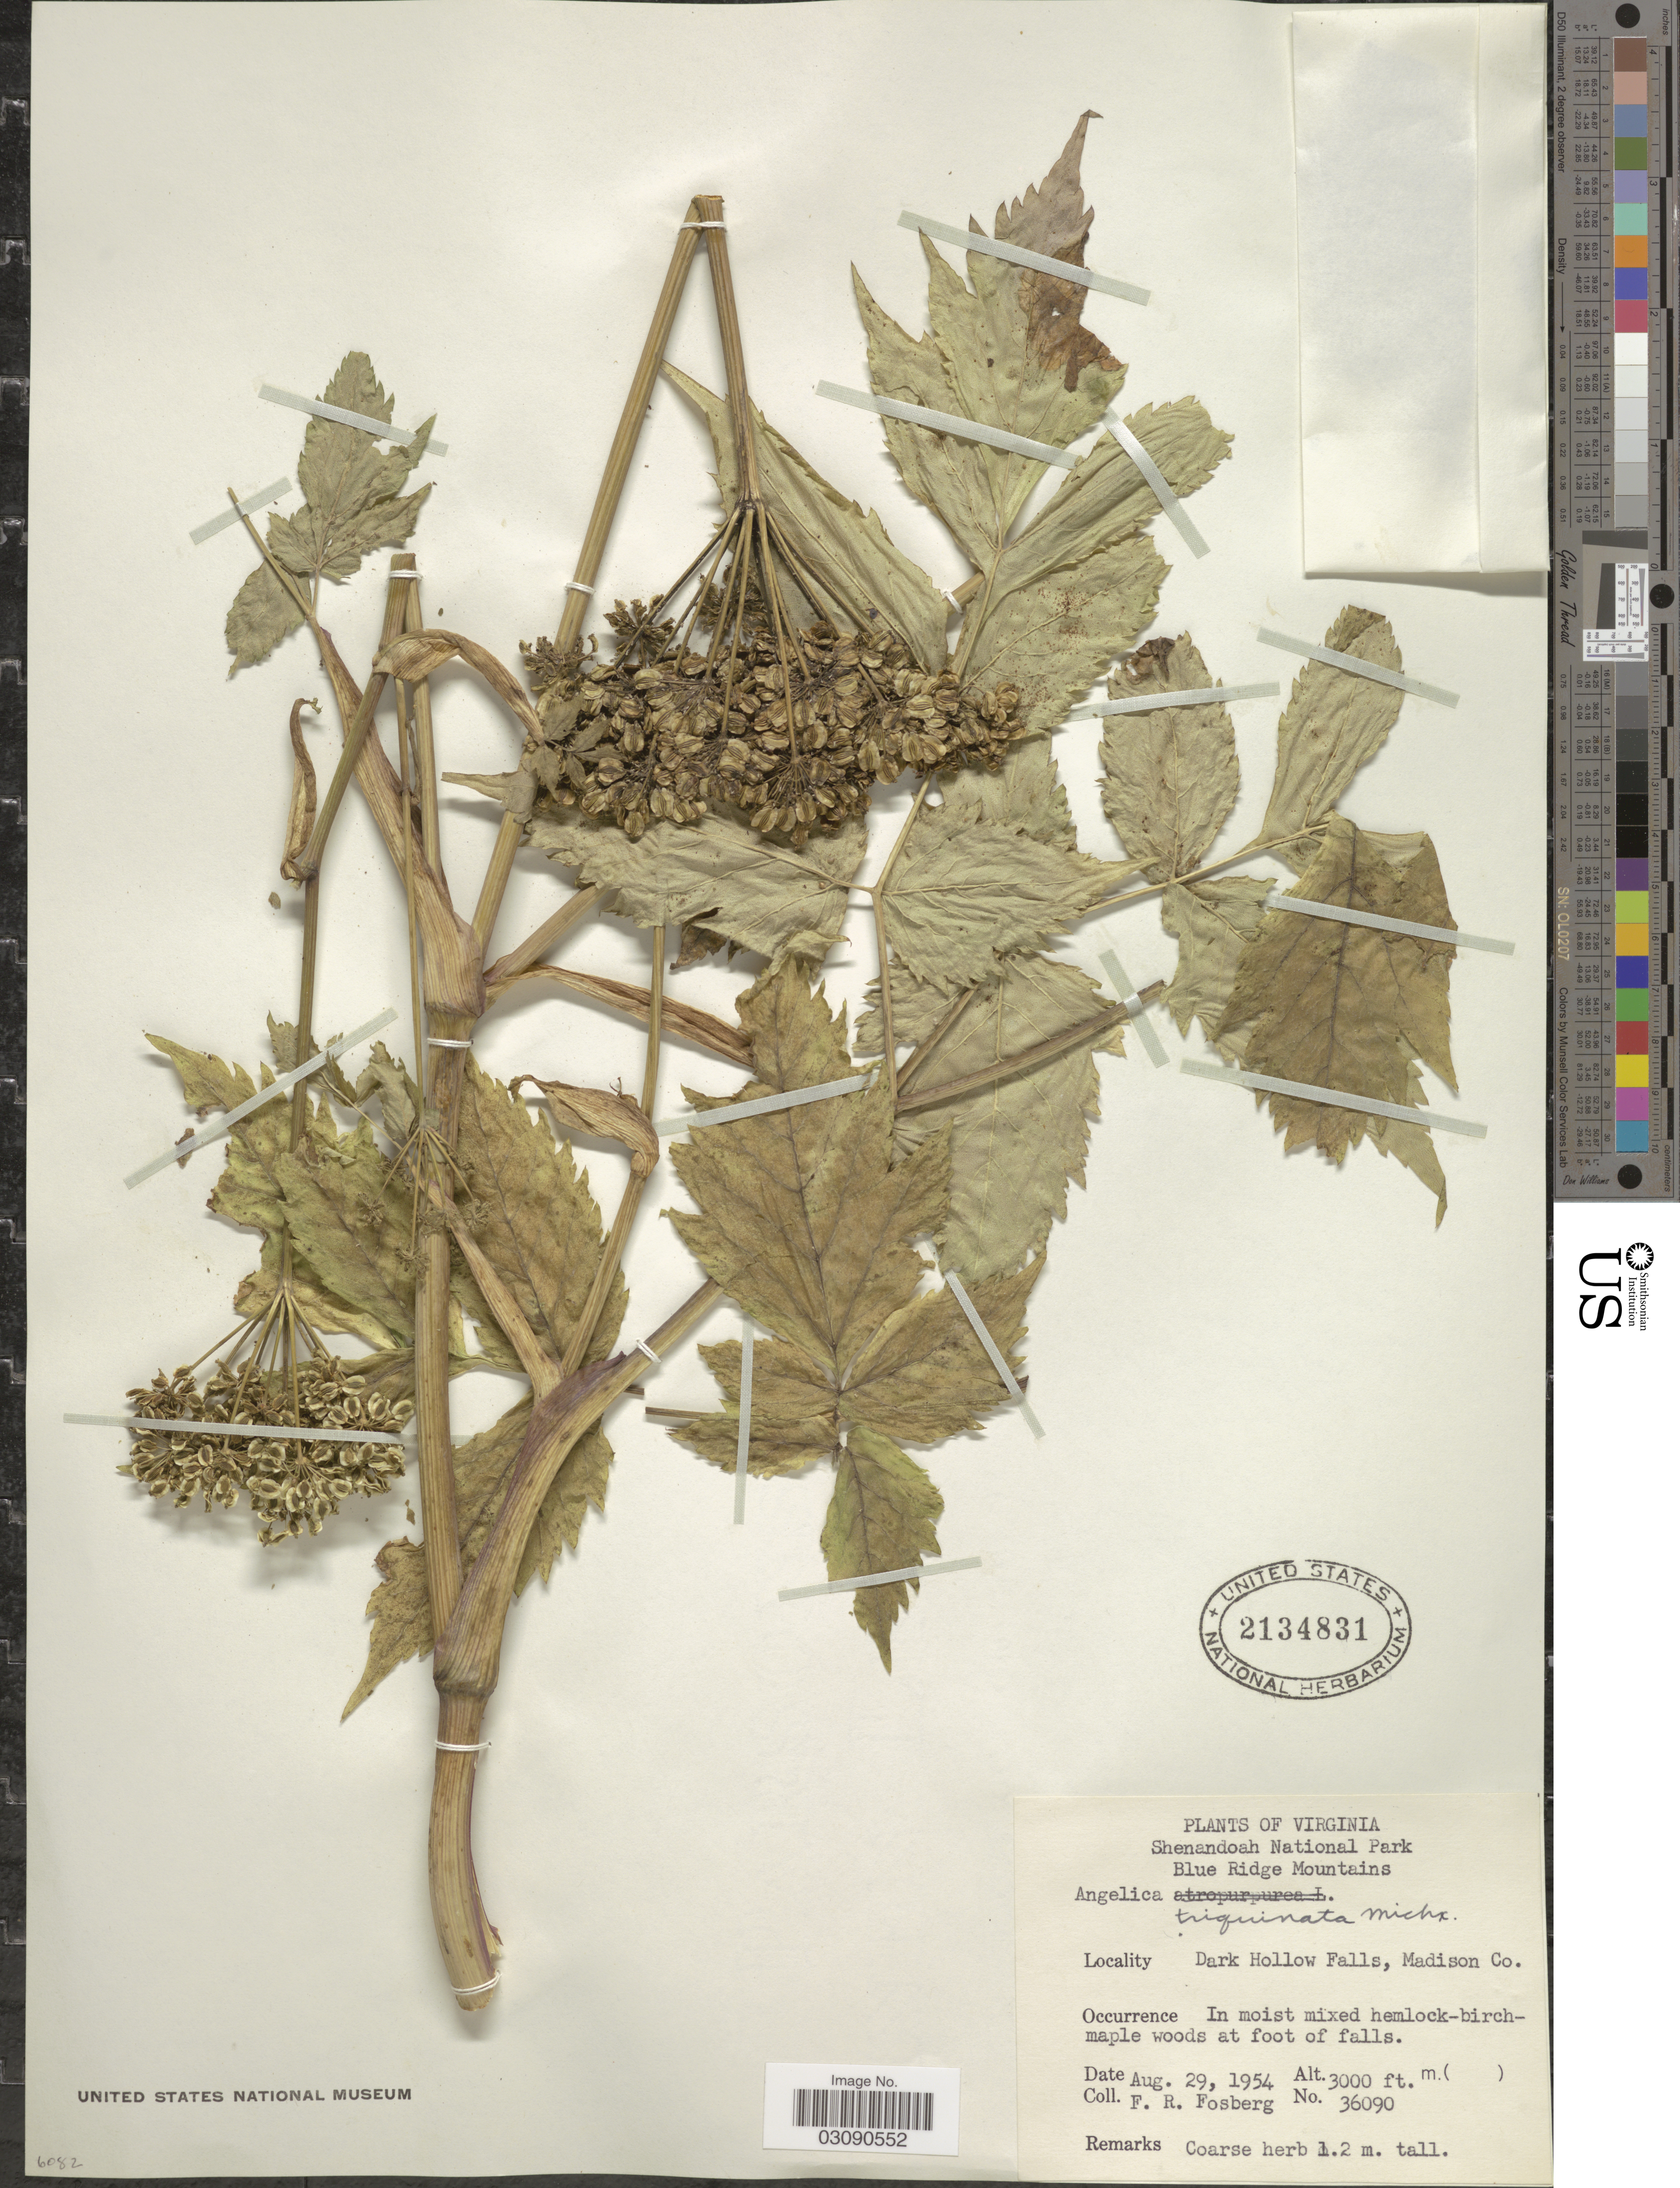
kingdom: Plantae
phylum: Tracheophyta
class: Magnoliopsida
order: Apiales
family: Apiaceae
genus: Angelica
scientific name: Angelica triquinata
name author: Michx.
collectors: F. R. Fosberg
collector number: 36090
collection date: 1954-08-29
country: United States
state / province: Virginia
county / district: Madison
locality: Shenandoah National Park. Blue Ridge Mountains. Dark Hollow Falls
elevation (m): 914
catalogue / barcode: US 2134831